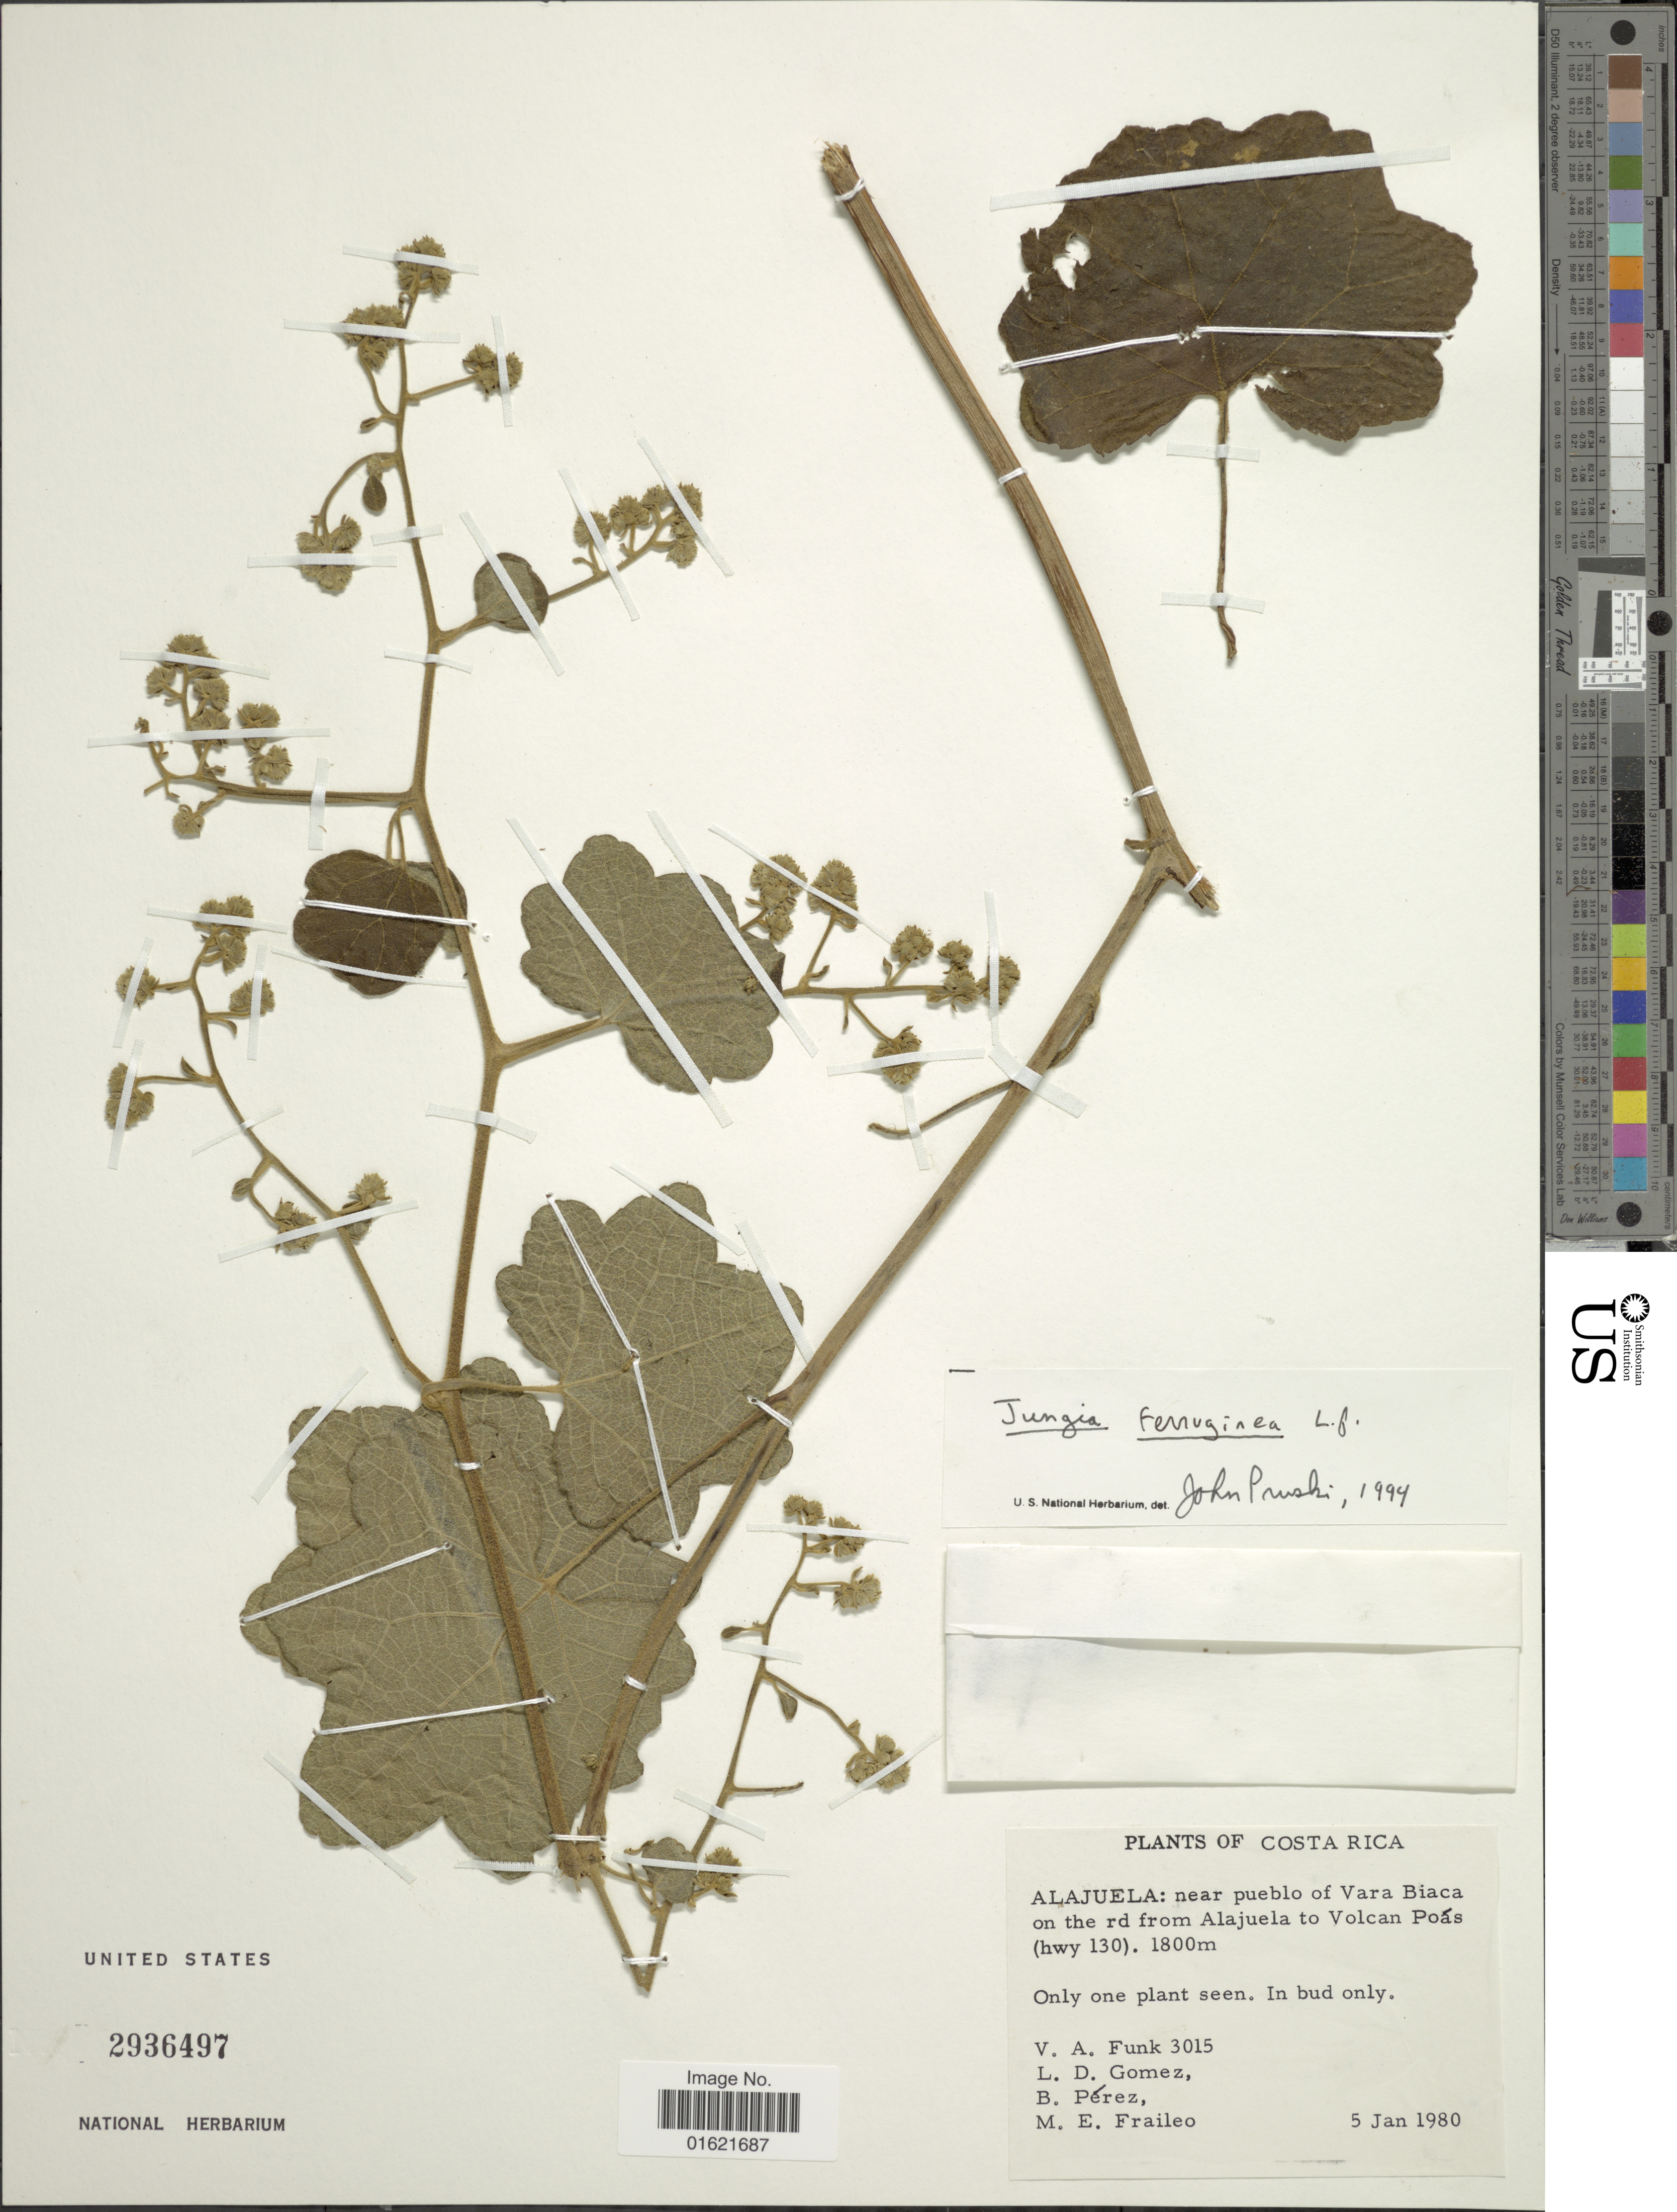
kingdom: Plantae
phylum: Tracheophyta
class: Magnoliopsida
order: Asterales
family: Asteraceae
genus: Jungia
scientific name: Jungia ferruginea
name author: L. f.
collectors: V. Funk, L. D. Gómez, B. Pérez & G. M. Fraileo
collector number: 3015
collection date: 1980-01-05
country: Costa Rica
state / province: Alajuela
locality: Near pueblo of Vara Biaca on the rd from Alajuela to Volcan Poas (Hwy 130)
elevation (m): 1800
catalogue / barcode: US 2936497